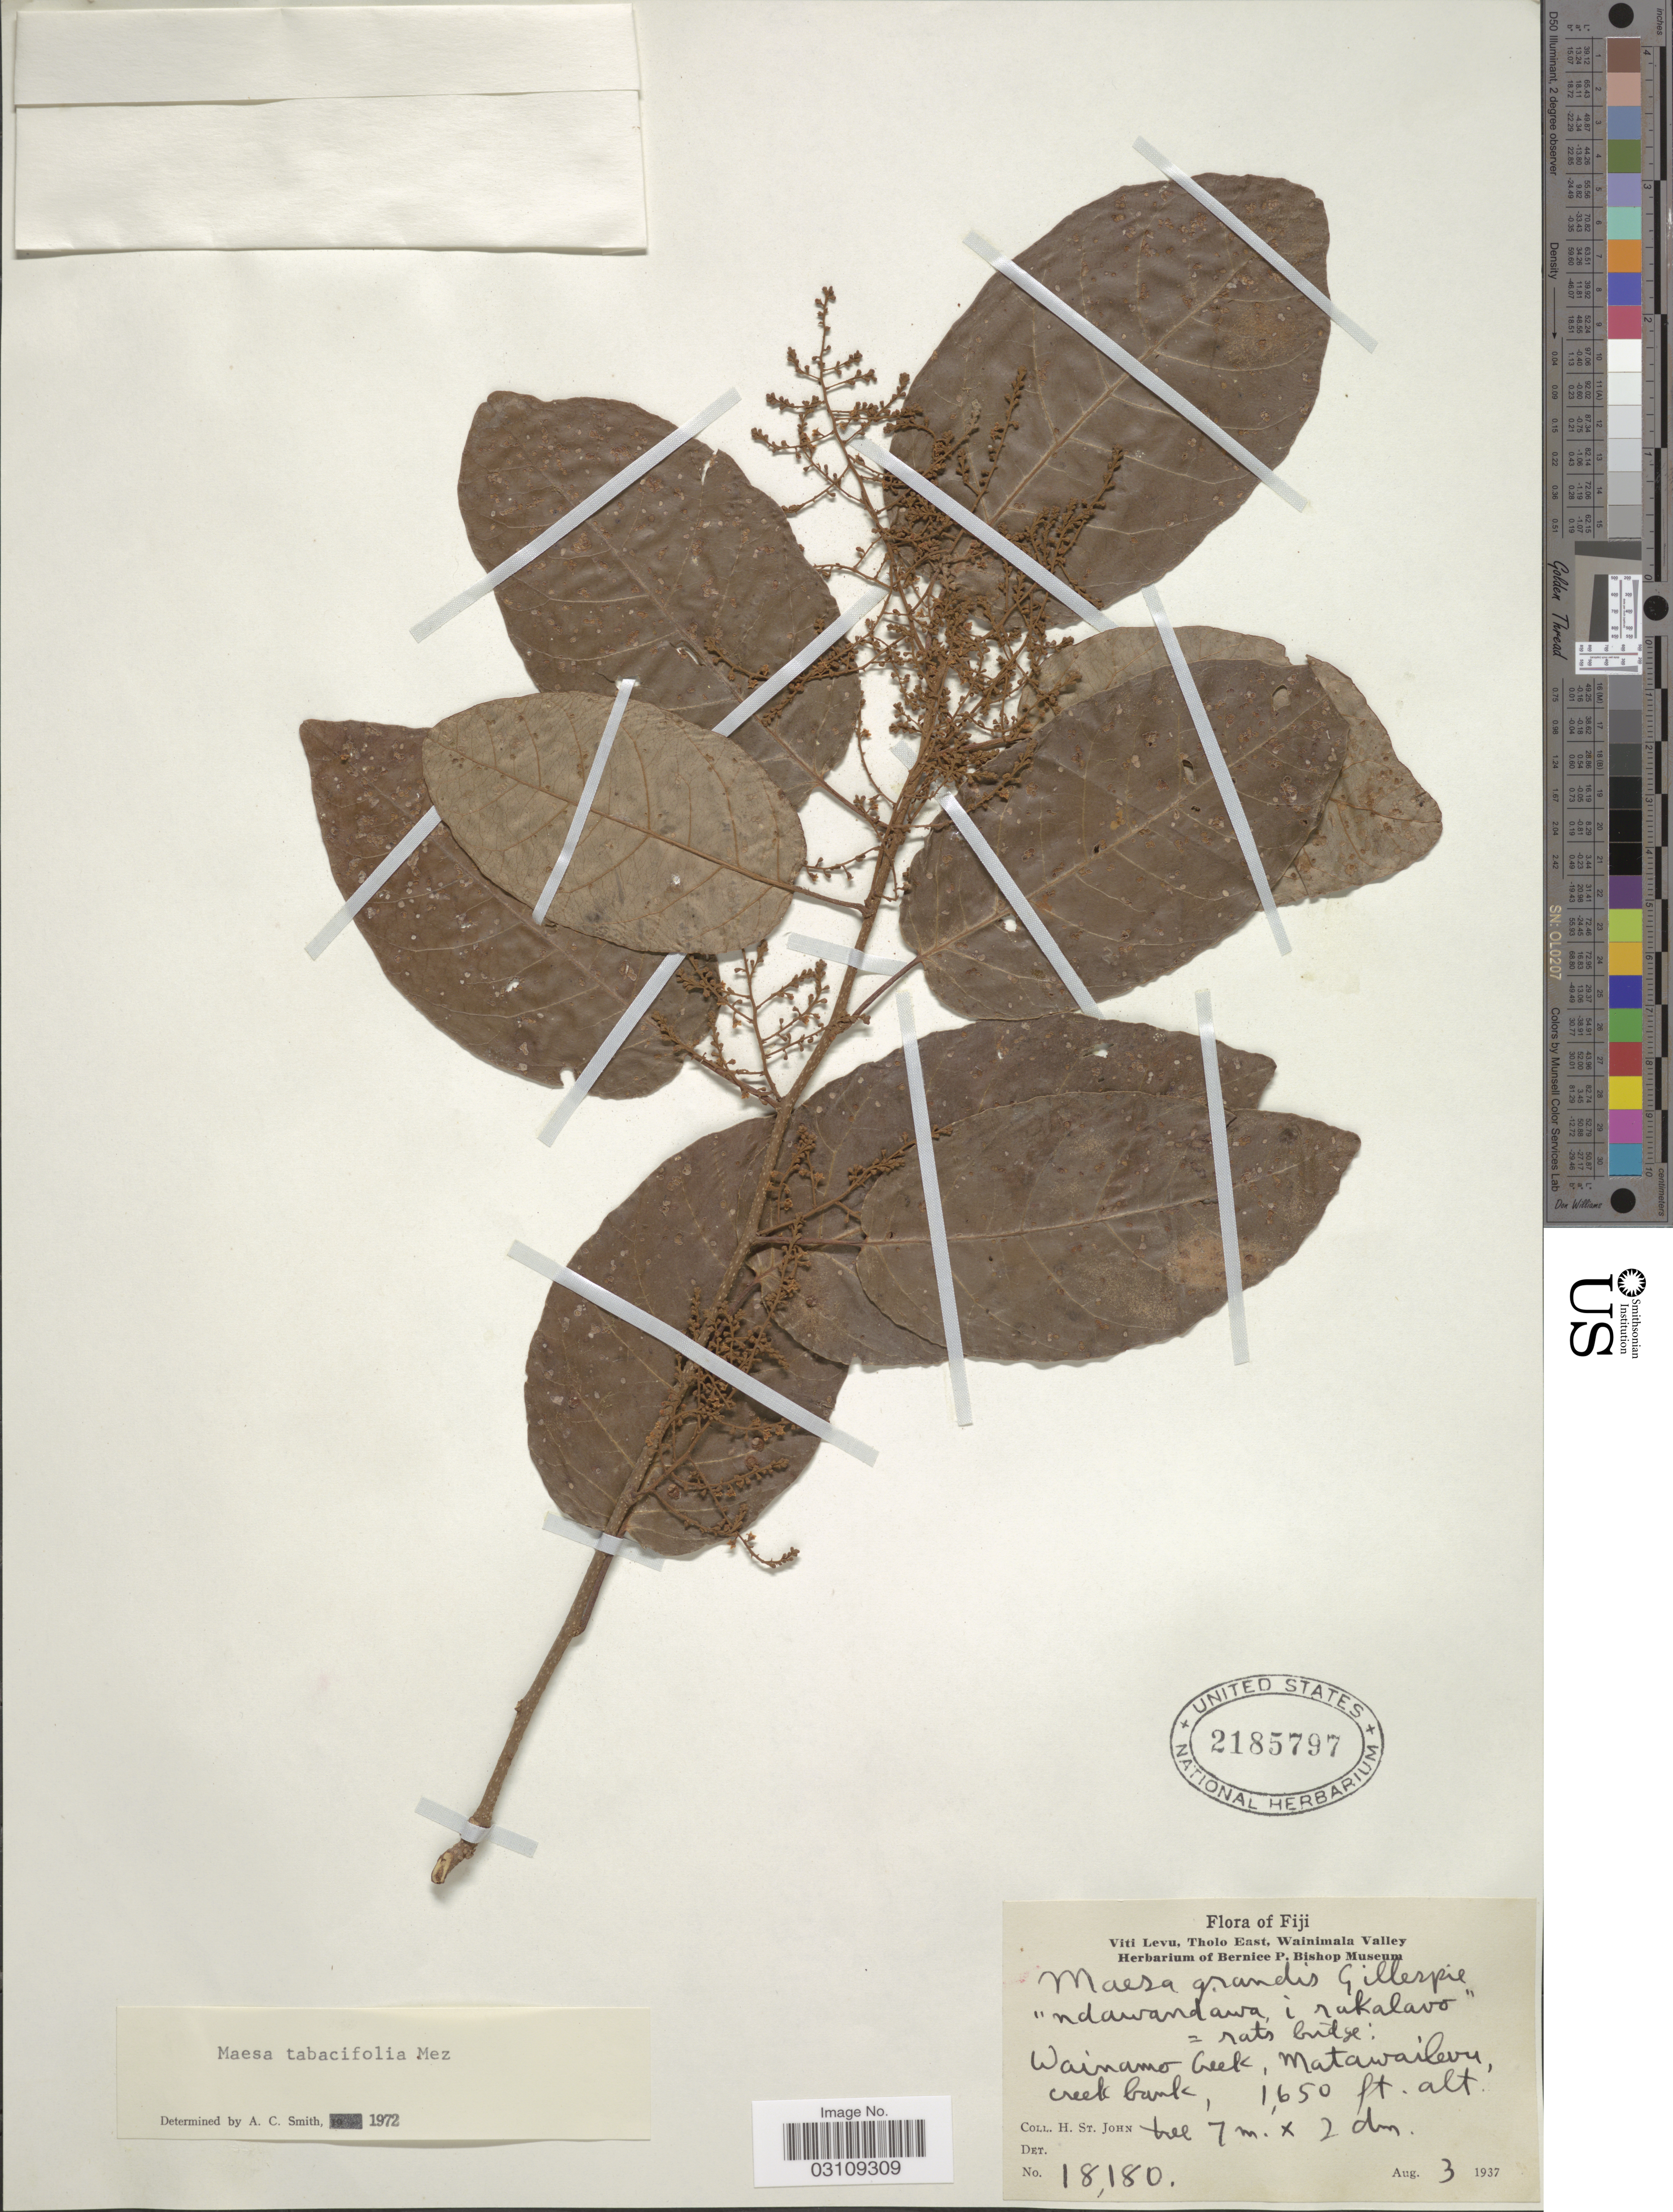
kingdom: Plantae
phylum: Tracheophyta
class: Magnoliopsida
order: Ericales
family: Primulaceae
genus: Maesa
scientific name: Maesa tabacifolia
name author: Mez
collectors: H. St. John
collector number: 18180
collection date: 1937-08-03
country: Fiji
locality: Viti Levu, Tholo East, Wainimala Valley. Wainamo Creek, Matawailevu creek bank.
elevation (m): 503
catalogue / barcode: US 2185797